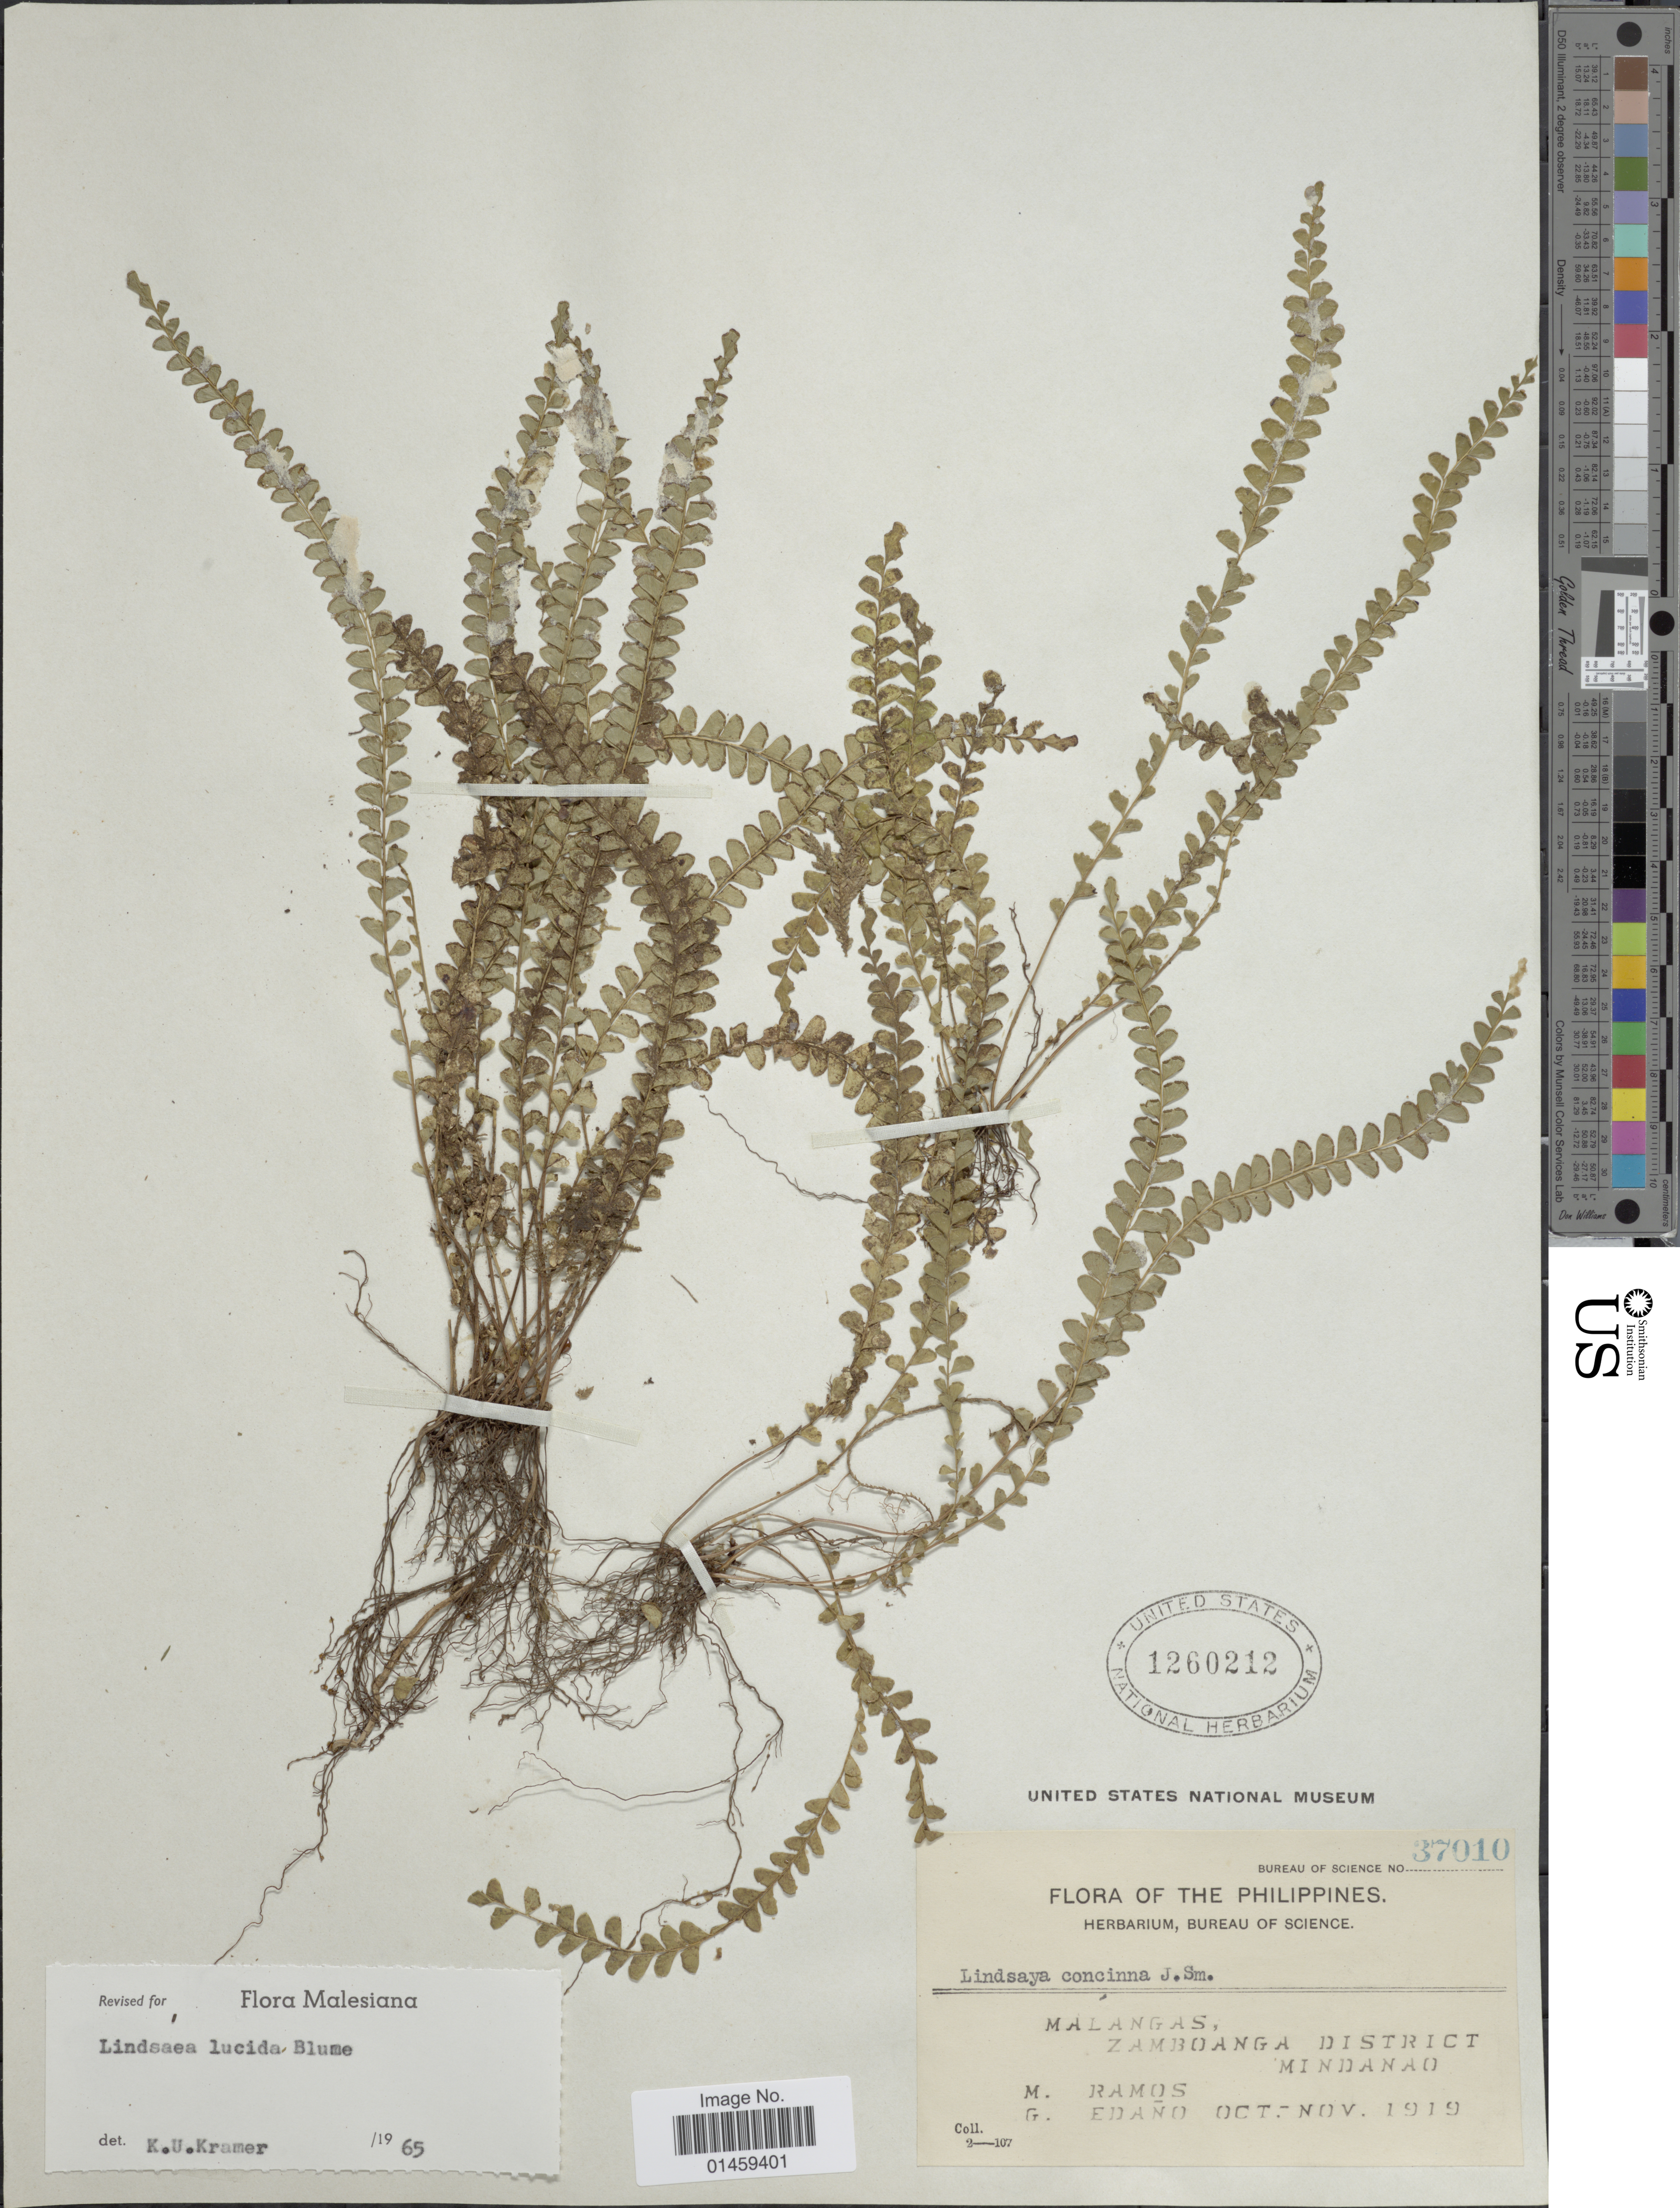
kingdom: Plantae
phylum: Tracheophyta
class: Polypodiopsida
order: Polypodiales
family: Lindsaeaceae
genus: Lindsaea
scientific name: Lindsaea lucida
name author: Blume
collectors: M. Ramos & G. Edaño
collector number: Bureau of Science 37010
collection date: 1919-10/1919-11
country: Philippines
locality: Malangas, Zamboanga District. Mindanao.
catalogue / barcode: US 1260212